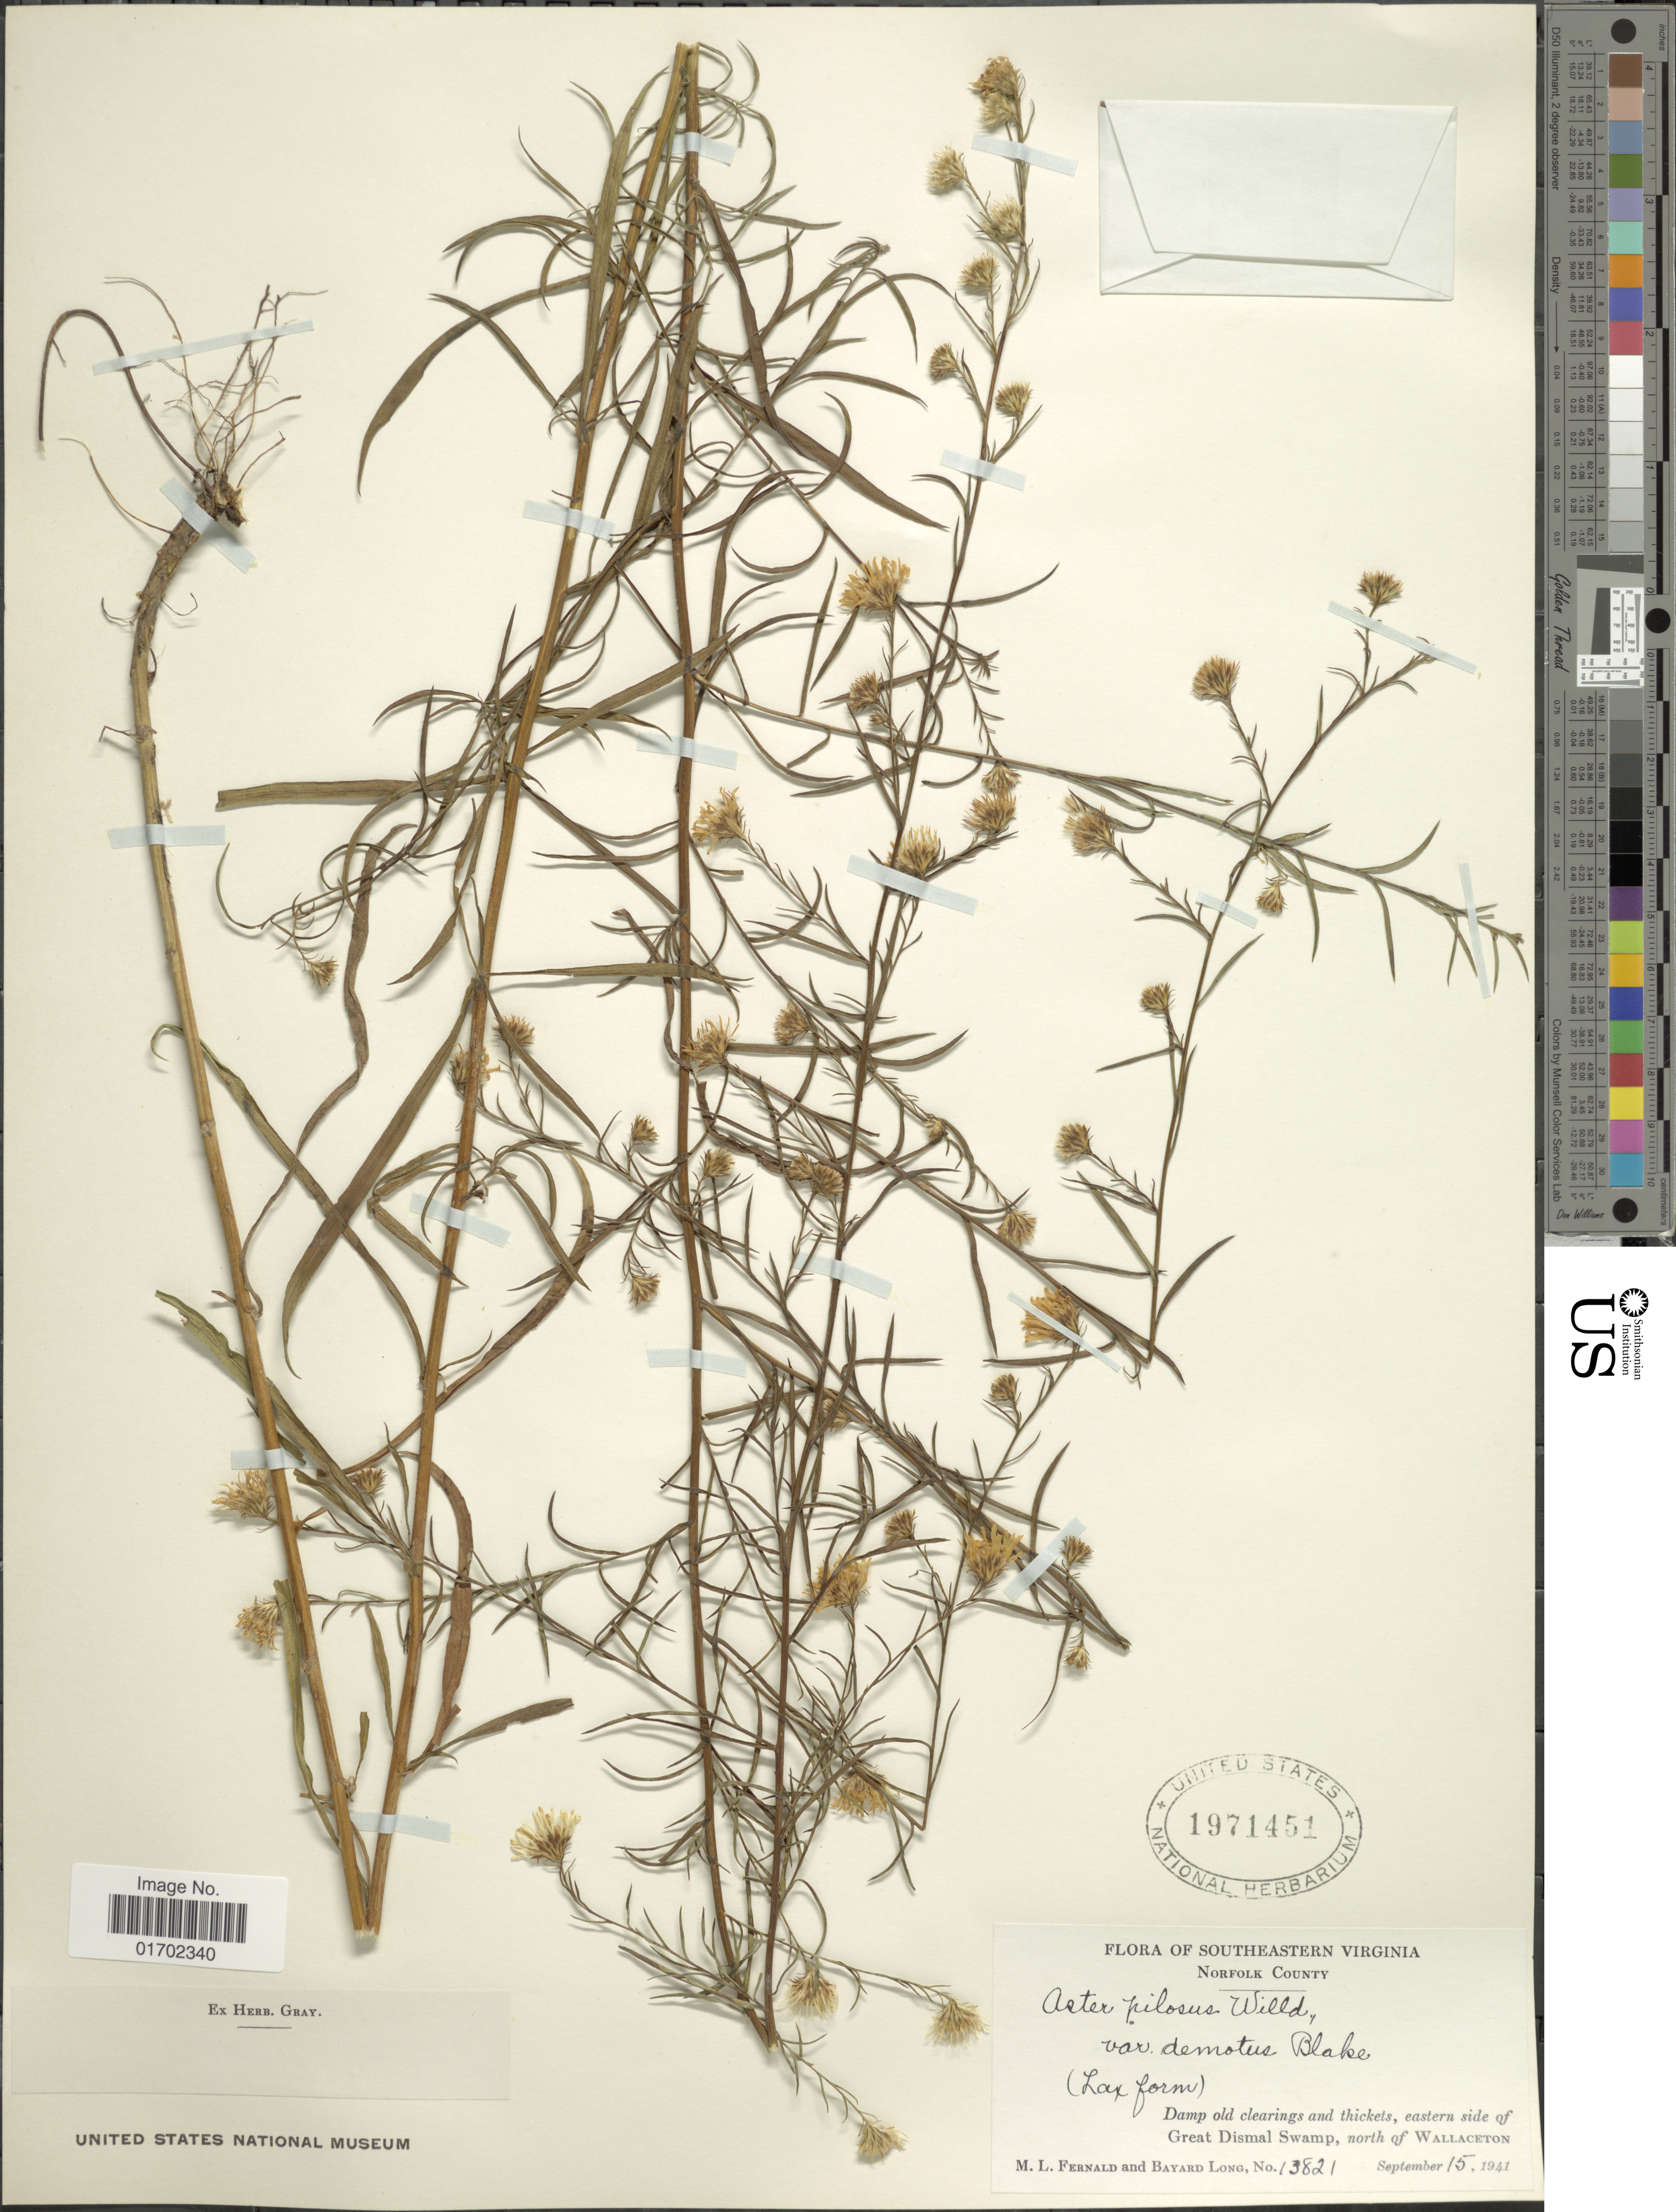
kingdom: Plantae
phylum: Tracheophyta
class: Magnoliopsida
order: Asterales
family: Asteraceae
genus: Symphyotrichum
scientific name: Symphyotrichum pilosum var. pilosum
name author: (Willd.) G.L. Nesom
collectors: M. L. Fernald & B. Long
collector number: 13821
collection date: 1941-09-15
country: United States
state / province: Virginia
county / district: City of Norfolk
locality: Southeastern Virginia. Norfolk County. Damp old clearings and thickets, eastern side of Great Dismal Swamp, north of Wallaceton.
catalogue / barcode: US 1971451